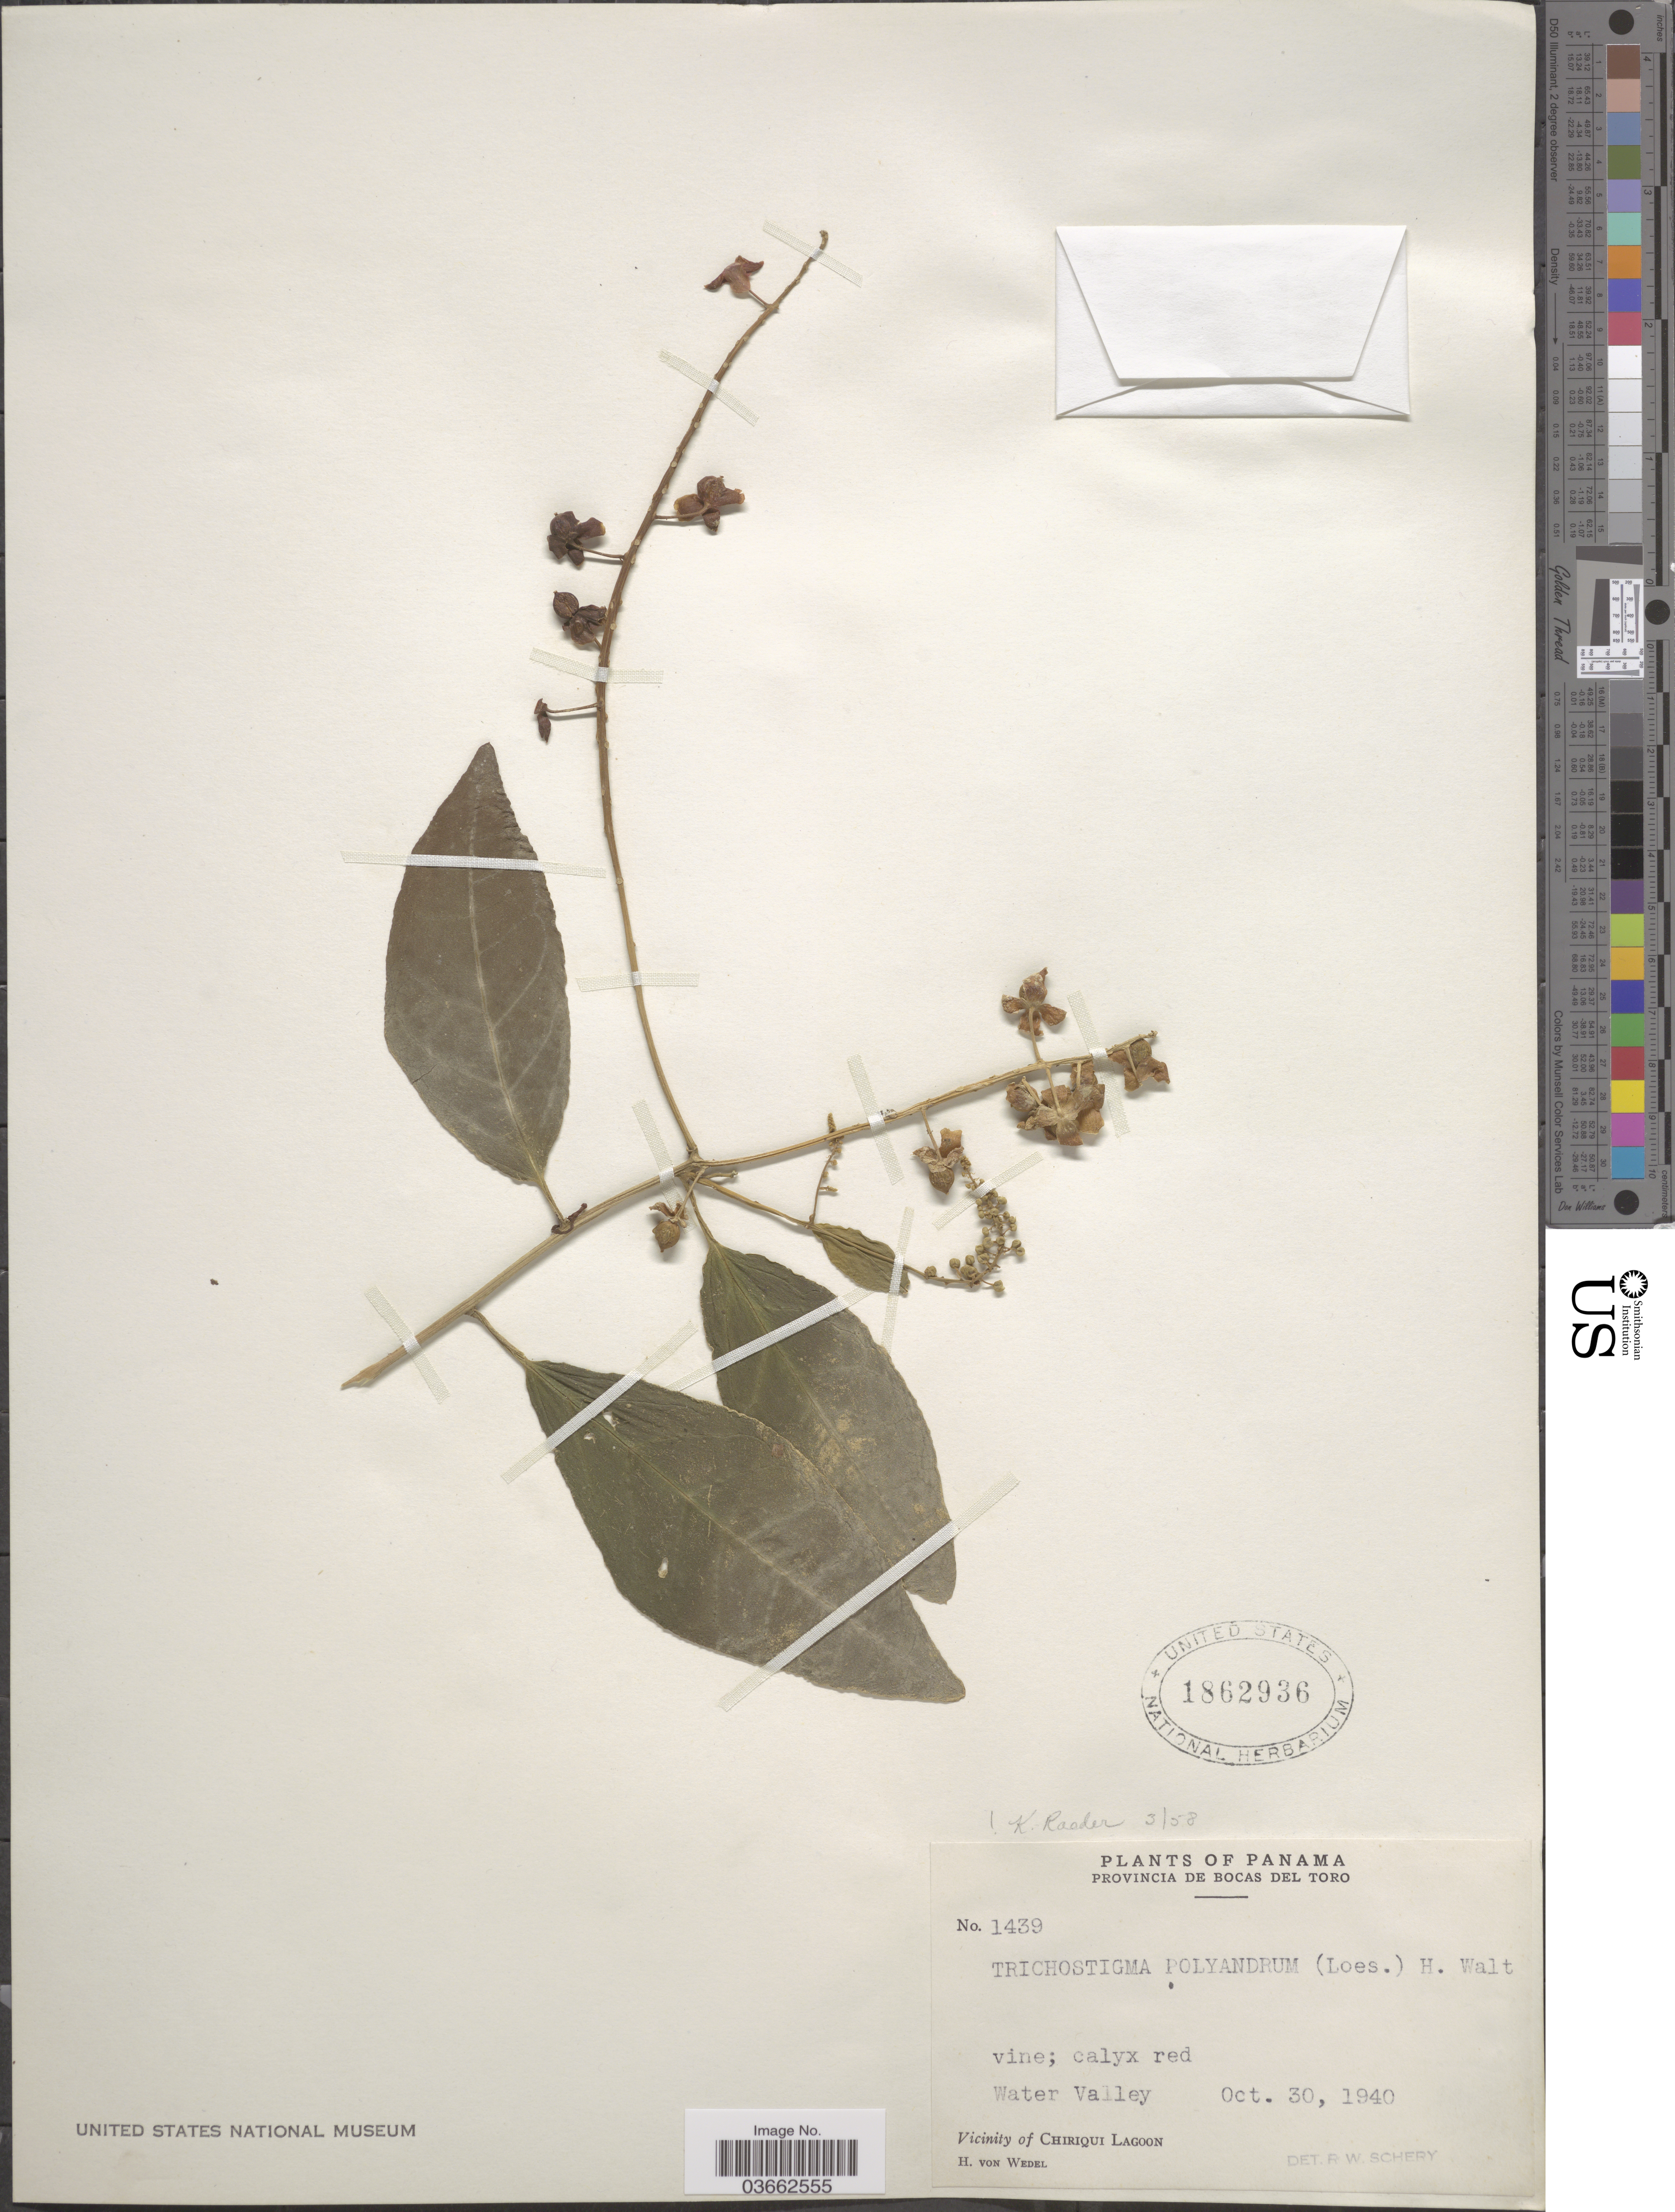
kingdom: Plantae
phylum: Tracheophyta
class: Magnoliopsida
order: Caryophyllales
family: Phytolaccaceae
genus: Trichostigma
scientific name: Trichostigma polyandrum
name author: (Loes.) H. Walter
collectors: H. von Wedel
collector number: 1439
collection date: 1940-10-30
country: Panama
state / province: Bocas del Toro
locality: Water Valley. Vicinity of Chiriqui Lagoon.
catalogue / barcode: US 1862936